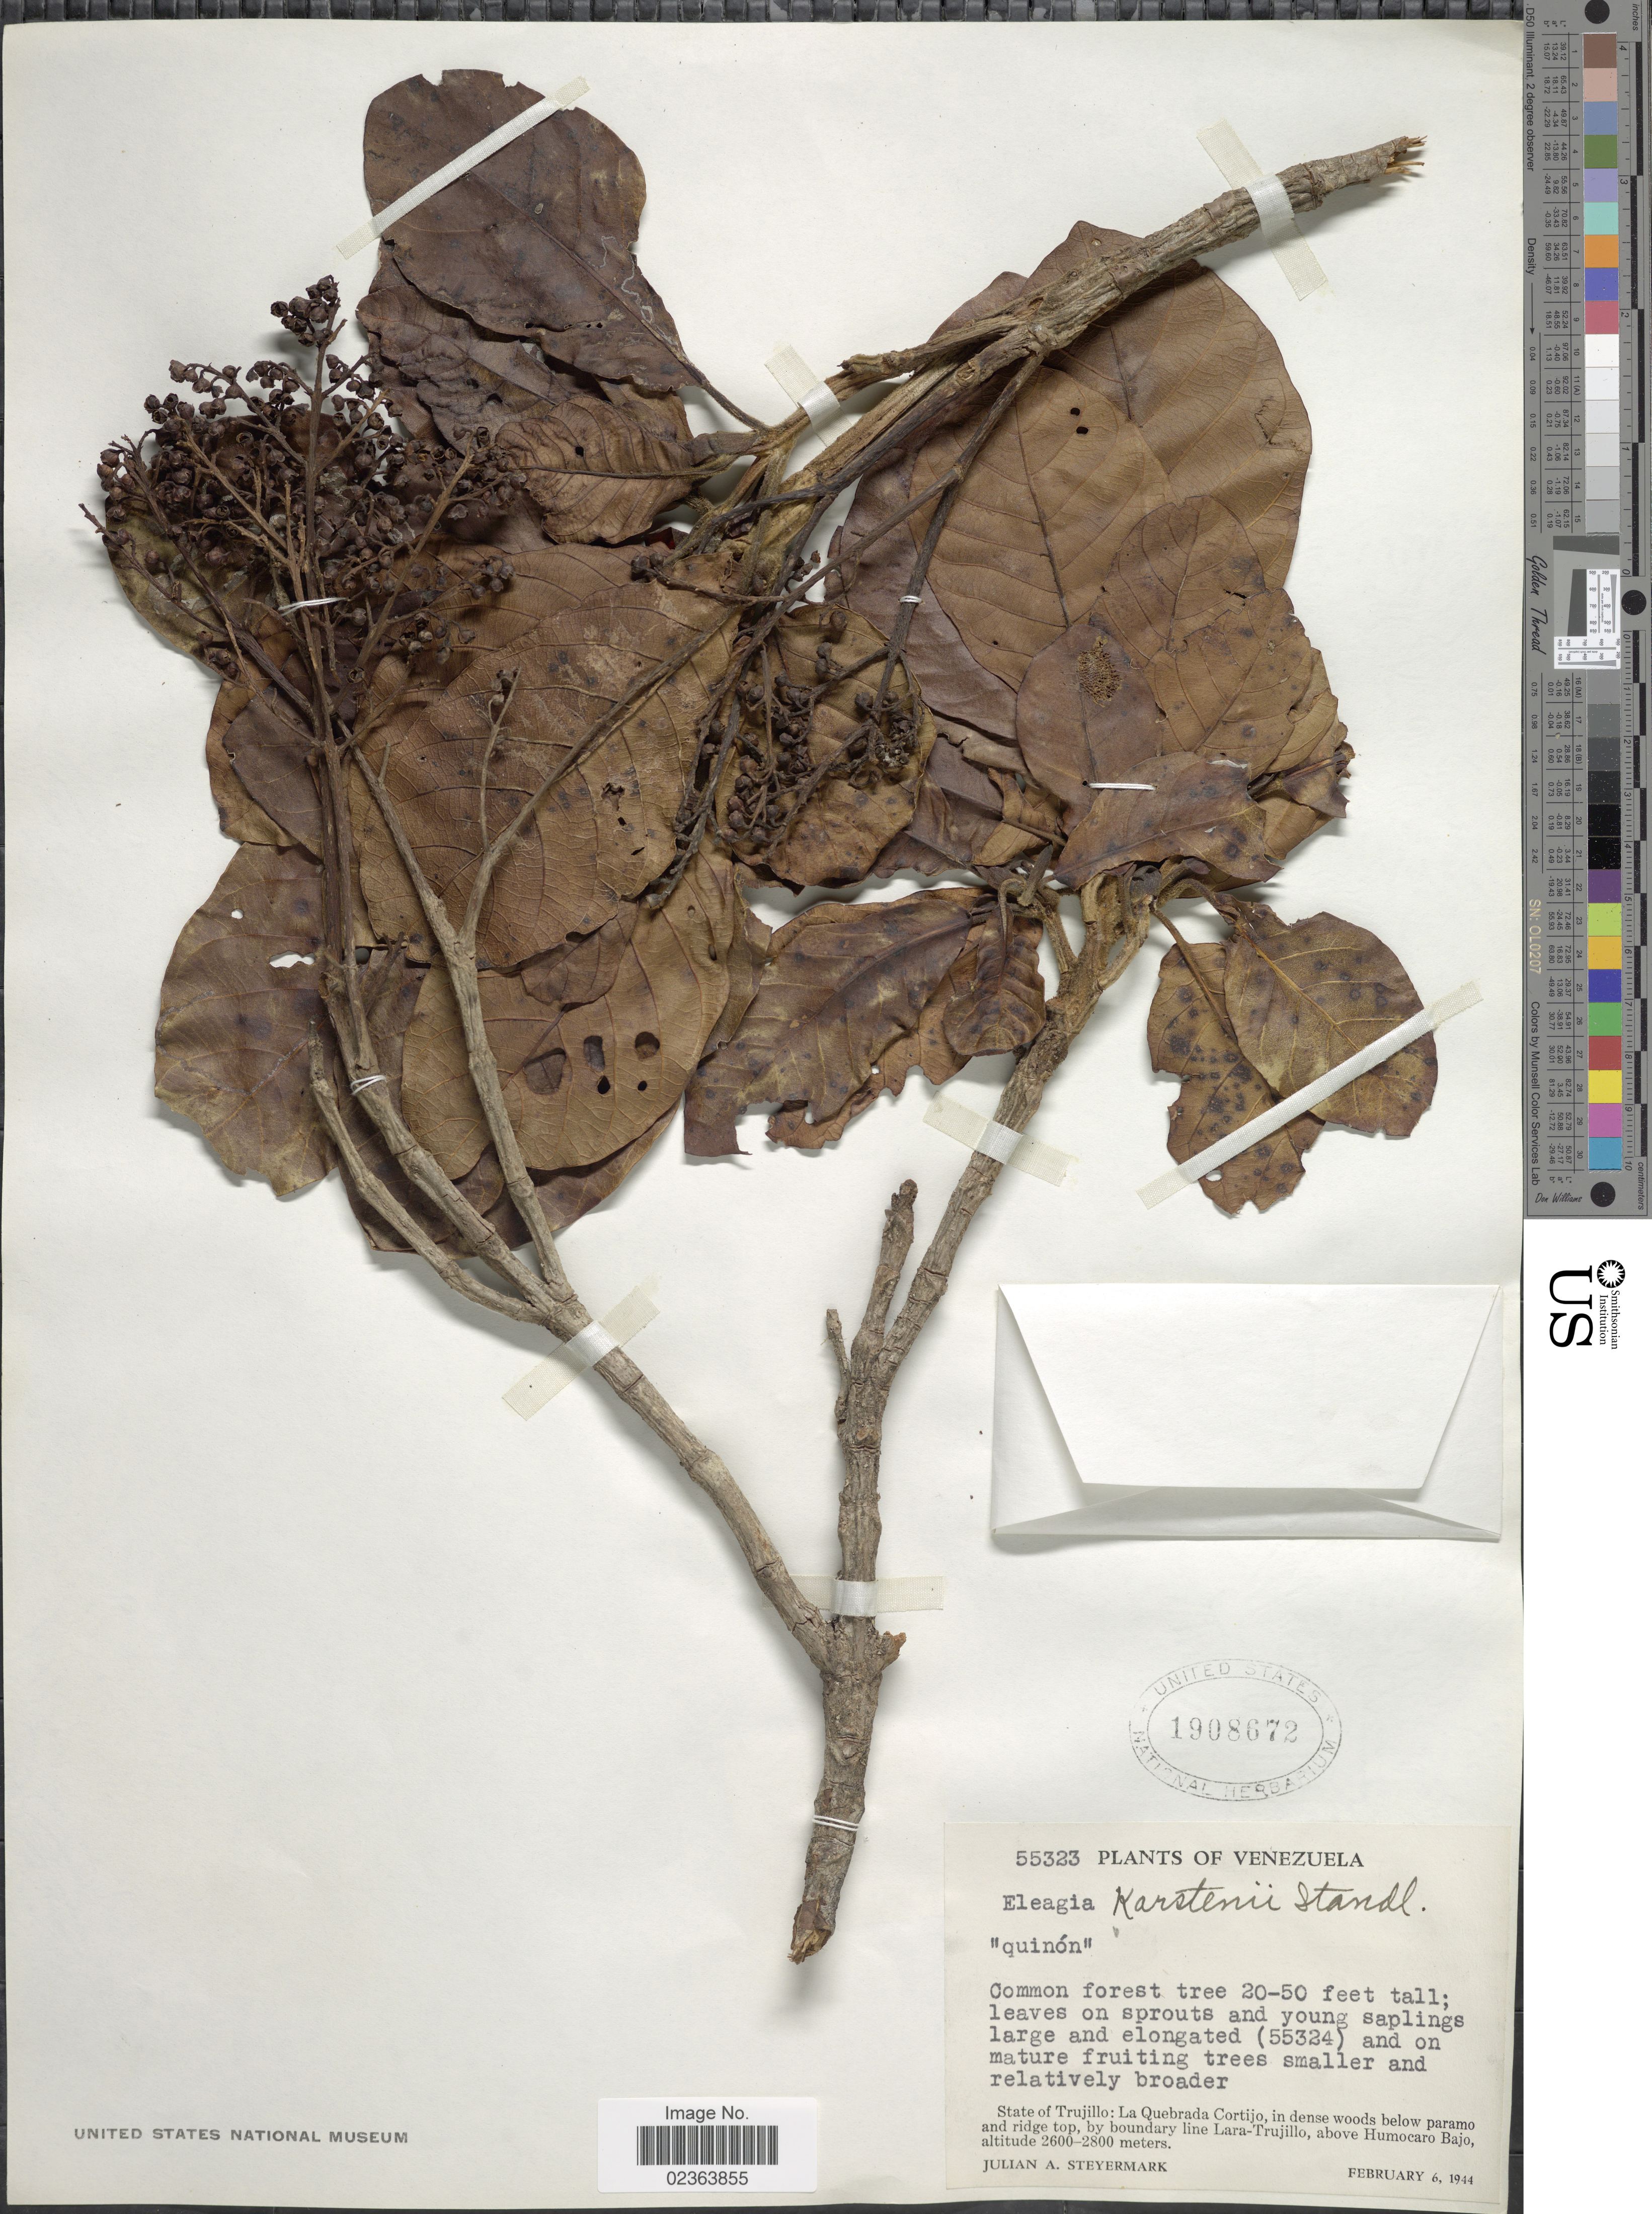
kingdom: Plantae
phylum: Tracheophyta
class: Magnoliopsida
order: Gentianales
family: Rubiaceae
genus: Elaeagia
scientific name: Elaeagia karstenii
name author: Standl.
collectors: J. Steyermark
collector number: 55323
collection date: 1944-02-06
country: Venezuela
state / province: Trujillo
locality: State of Trujillo: La Quebrada Cortijo, in dense woods below paramo and ridge top, by boundary line Lara-Trujillo, above Humocaro Bajo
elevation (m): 2600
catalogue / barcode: US 1908672